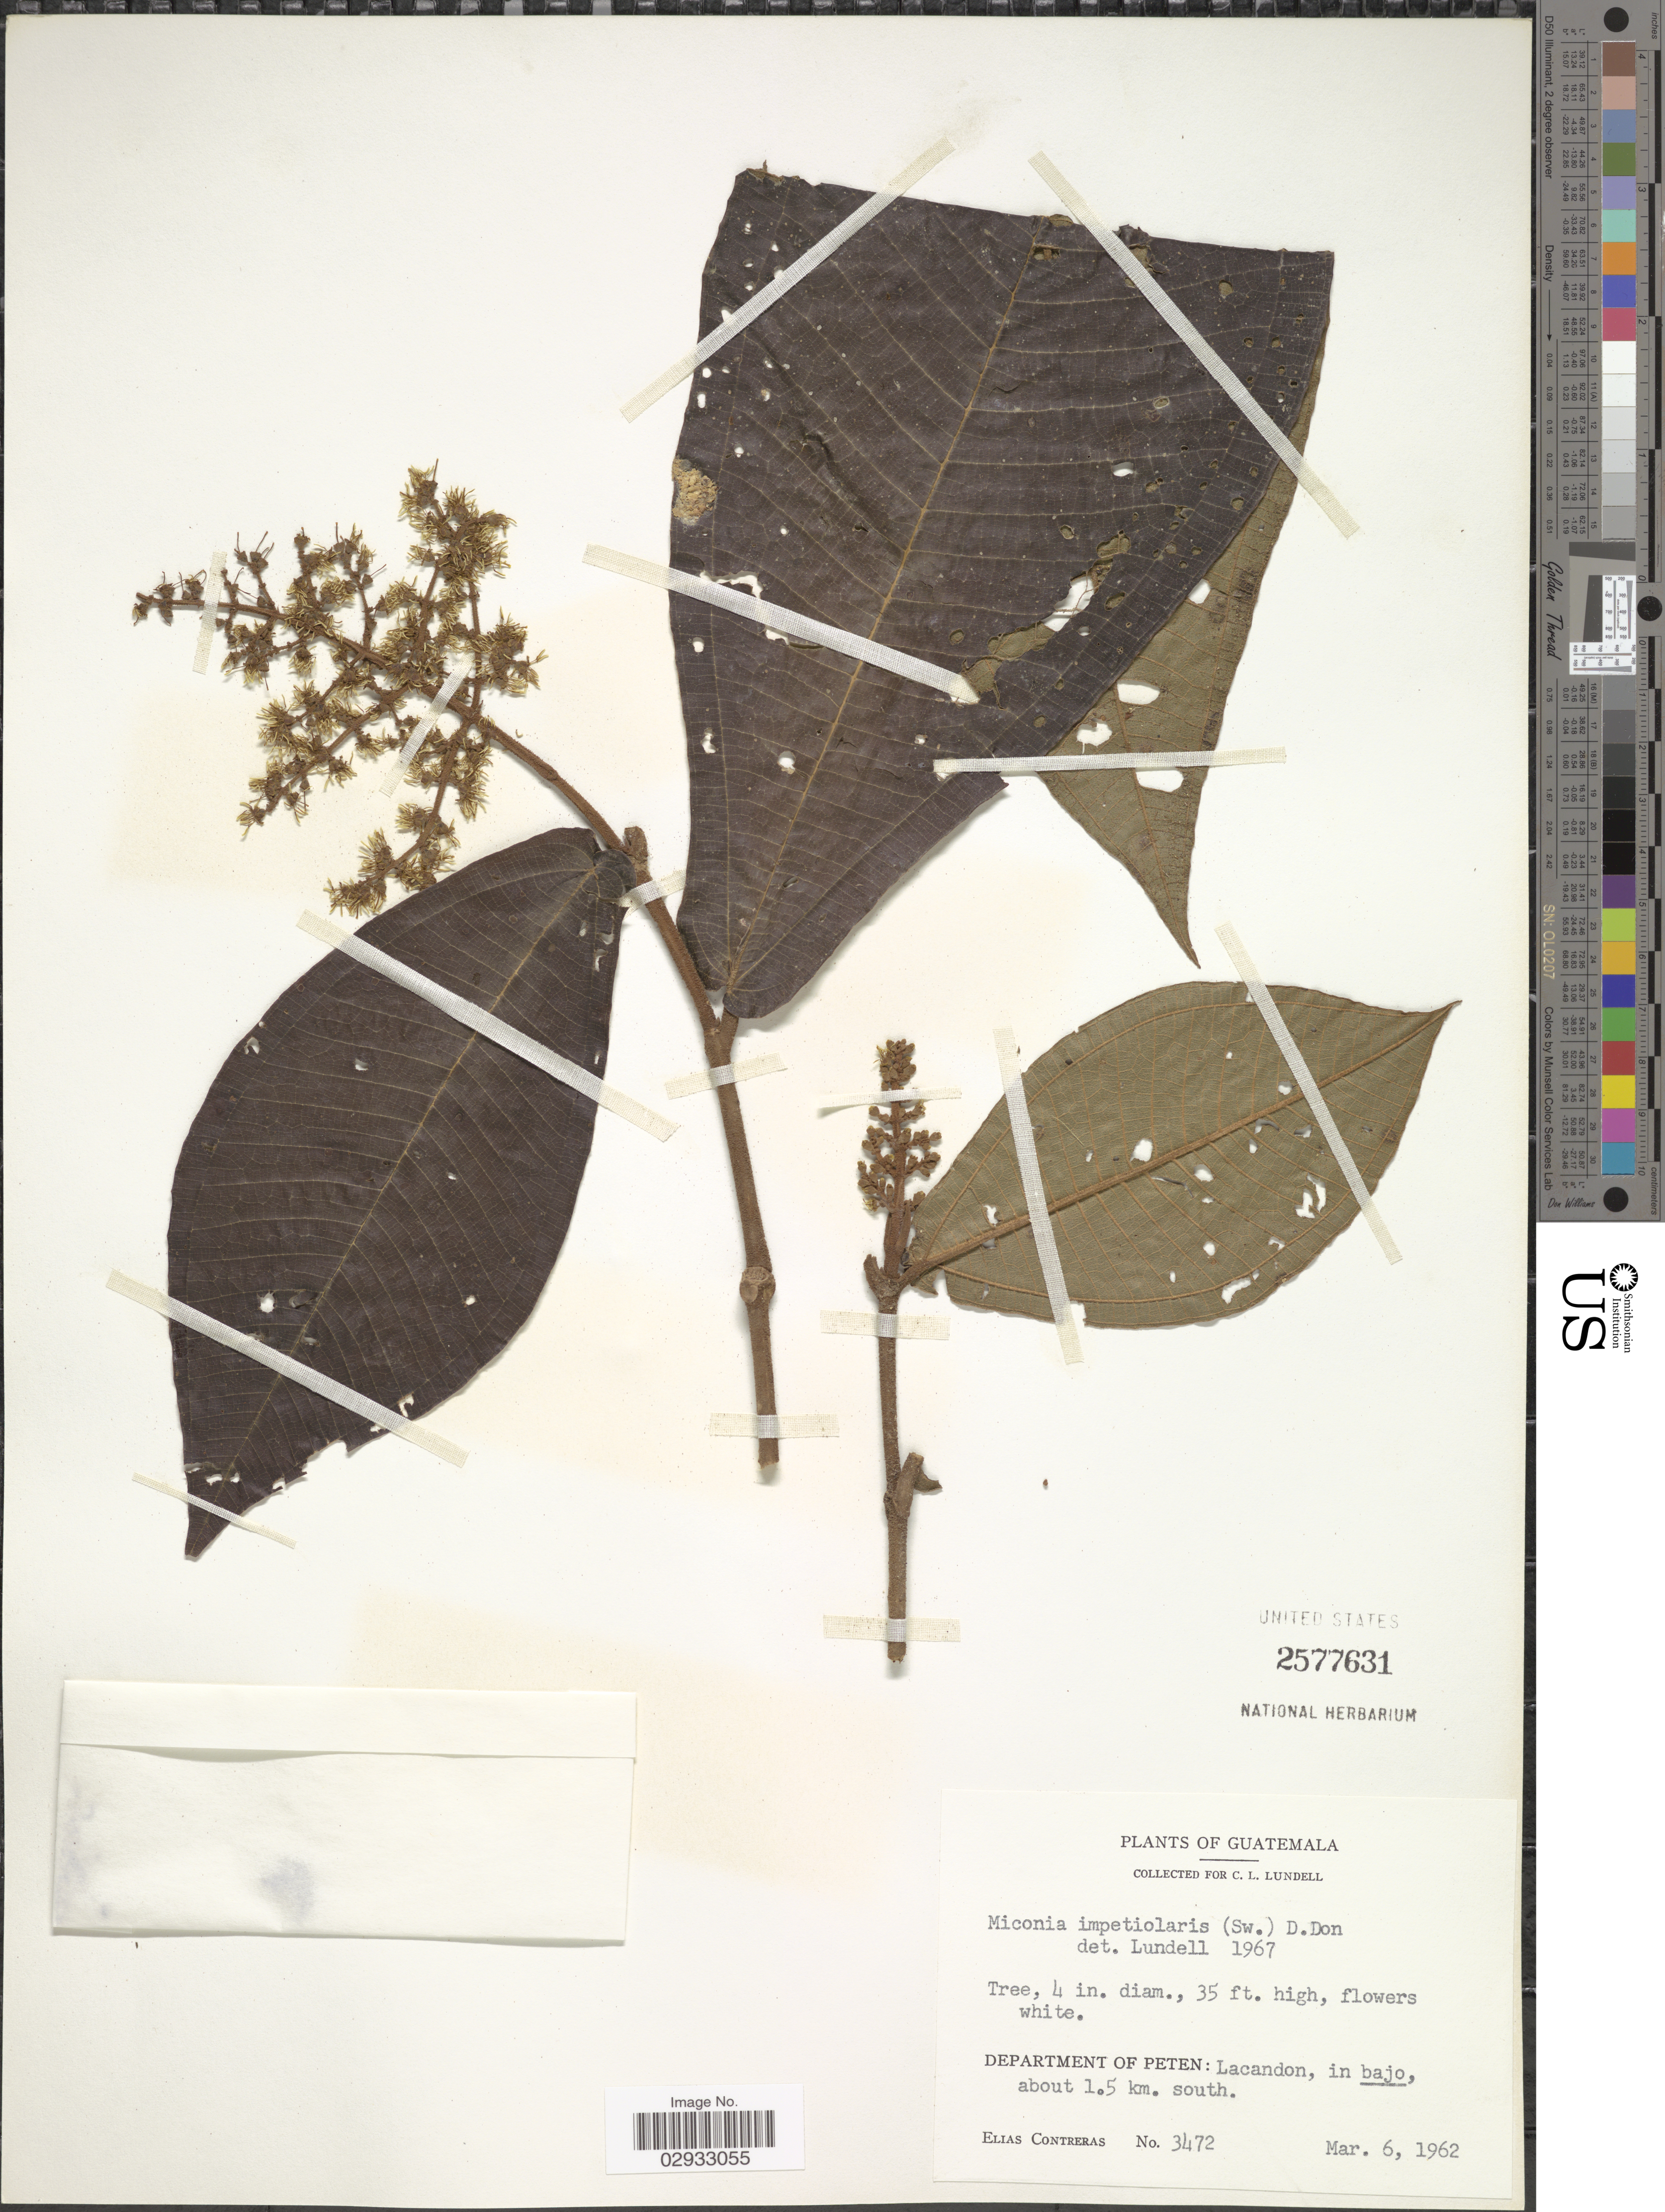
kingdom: Plantae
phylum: Tracheophyta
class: Magnoliopsida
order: Myrtales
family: Melastomataceae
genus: Miconia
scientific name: Miconia impetiolaris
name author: (Sw.) D. Don ex DC.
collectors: E. Contreras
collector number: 3472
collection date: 1962-03-06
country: Guatemala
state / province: El Petén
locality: Department of Peten: Lacandon, in bajo, about 1.5 km. south.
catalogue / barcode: US 2577631